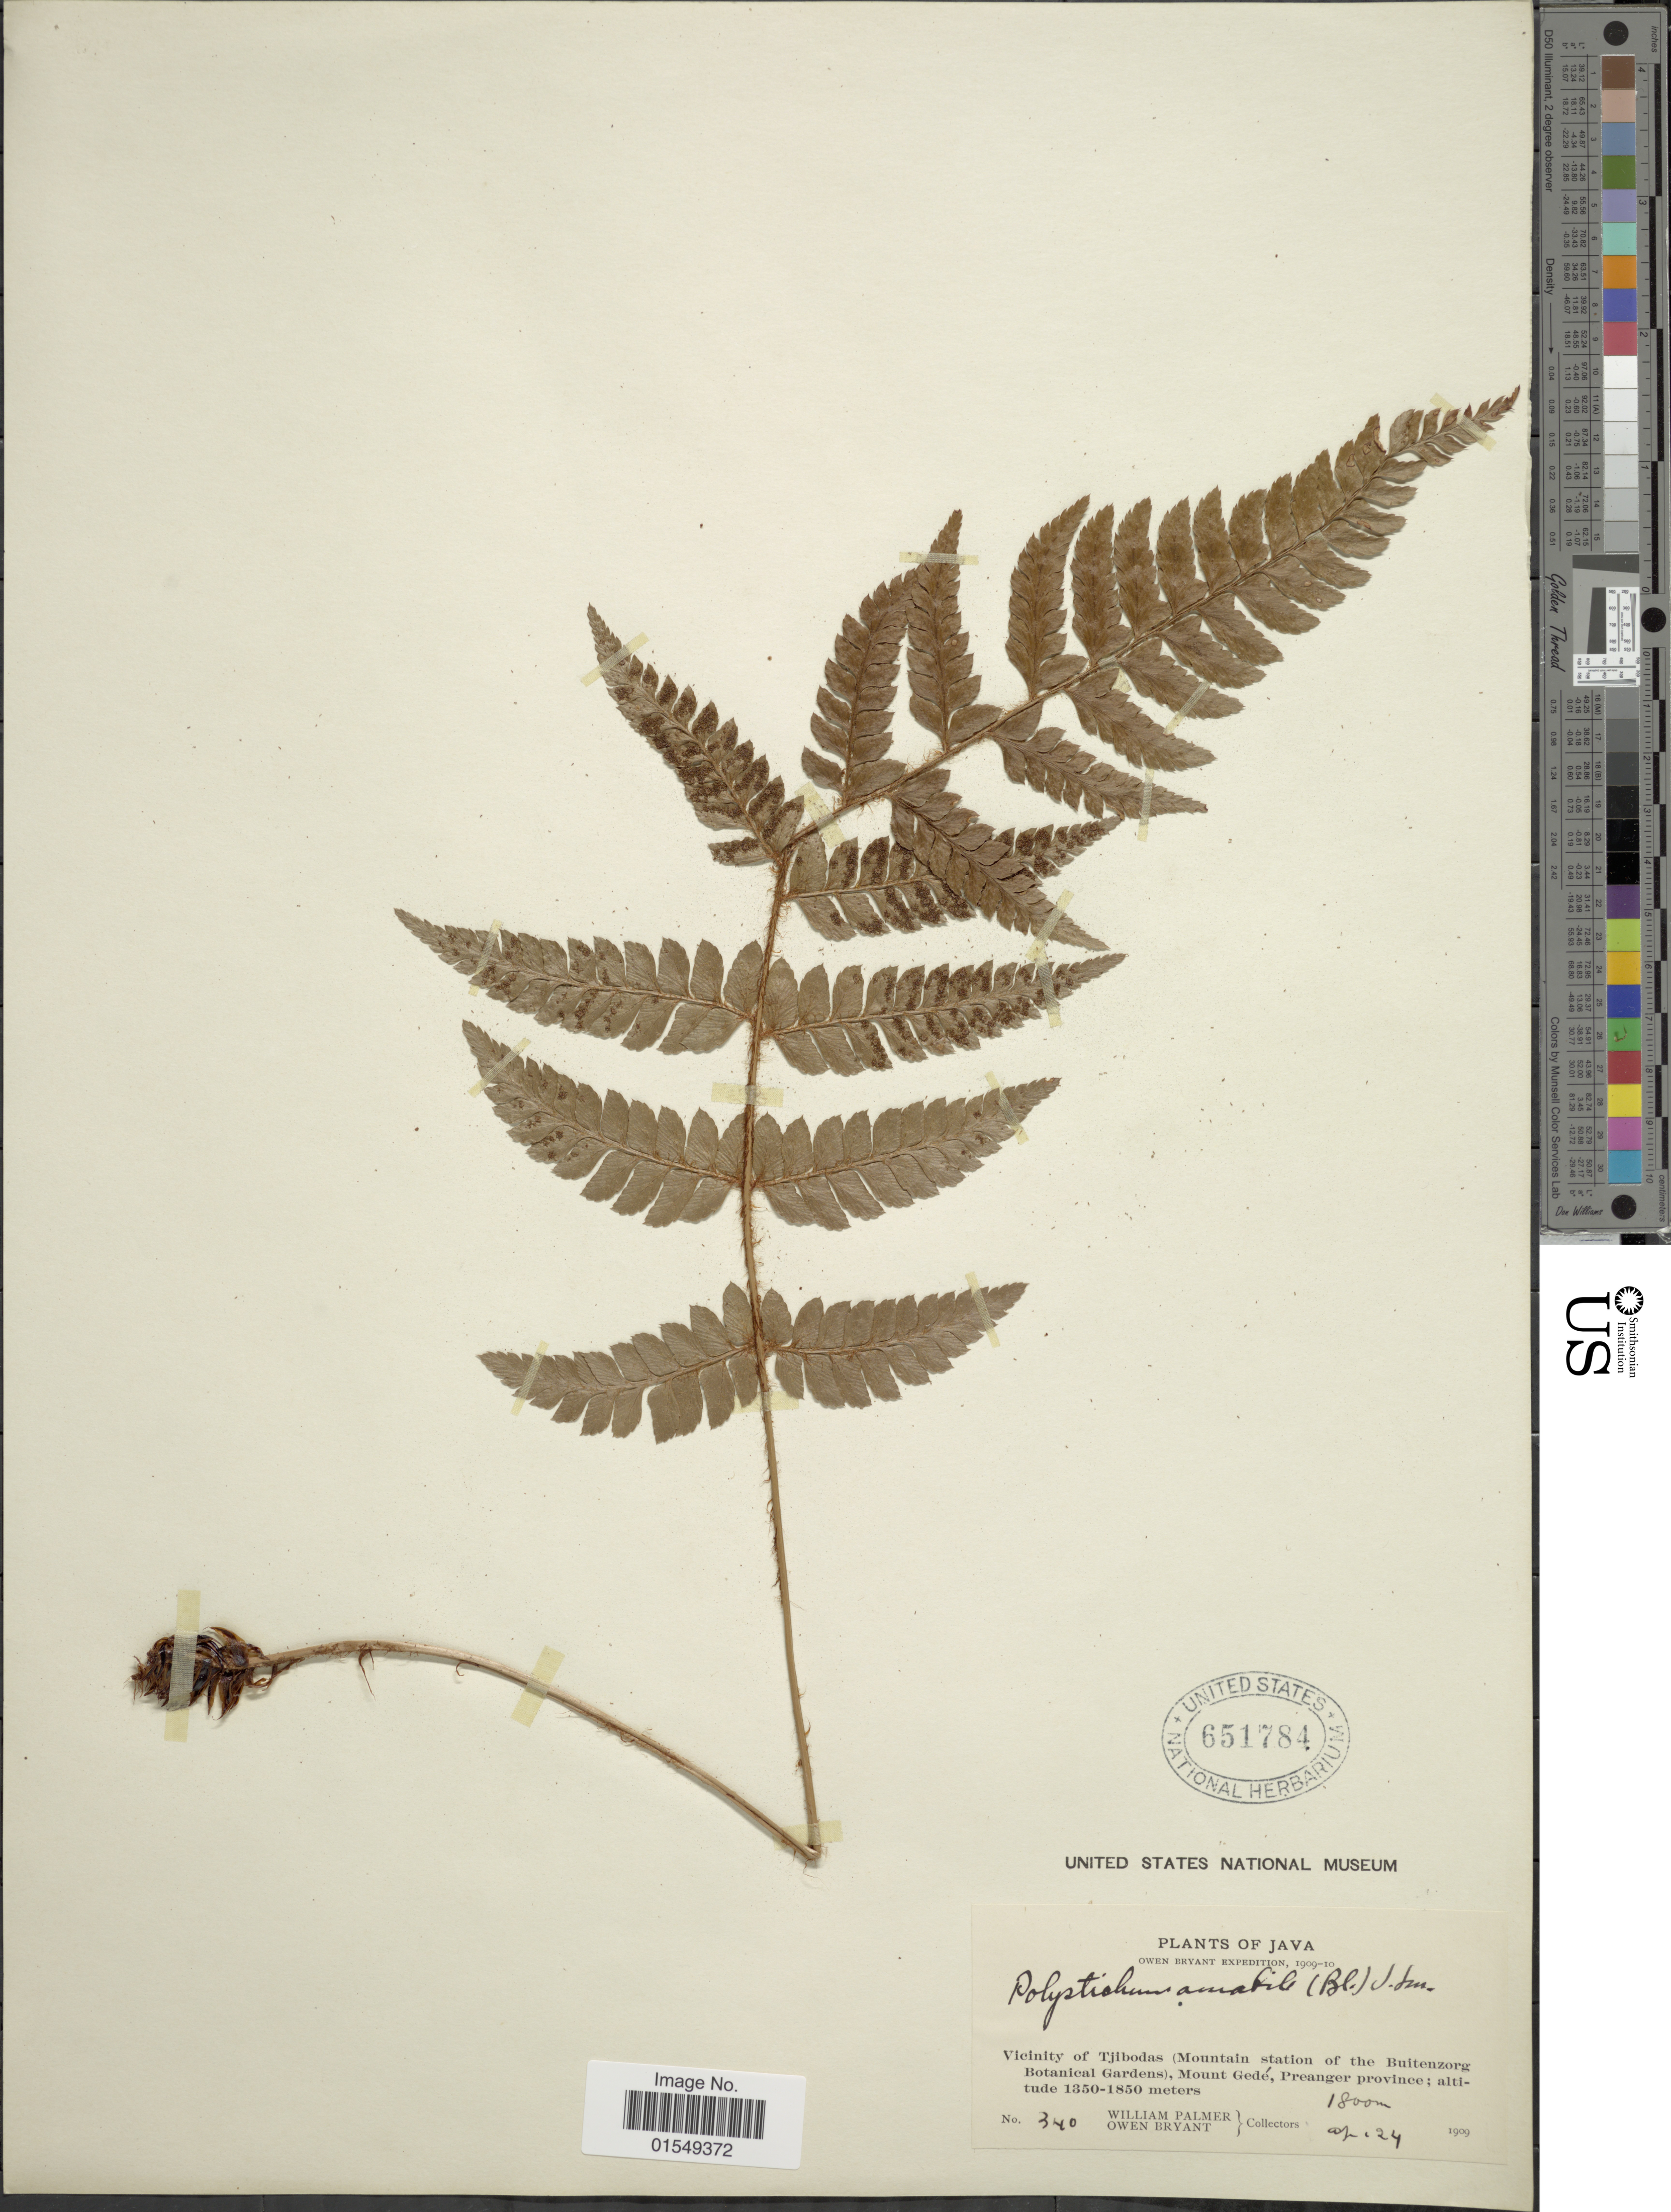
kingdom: Plantae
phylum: Tracheophyta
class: Polypodiopsida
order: Polypodiales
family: Dryopteridaceae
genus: Arachniodes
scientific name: Arachniodes amabilis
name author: (Blume) Tindale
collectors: W. Palmer & O. Bryant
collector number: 340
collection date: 1909-04-24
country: Indonesia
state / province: Java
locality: Vicinity of Tjibodas (Mountain station of the Buitenzorg Botanical Gardens), Mount Gede, Prenager Province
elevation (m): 1800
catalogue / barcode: US 651784